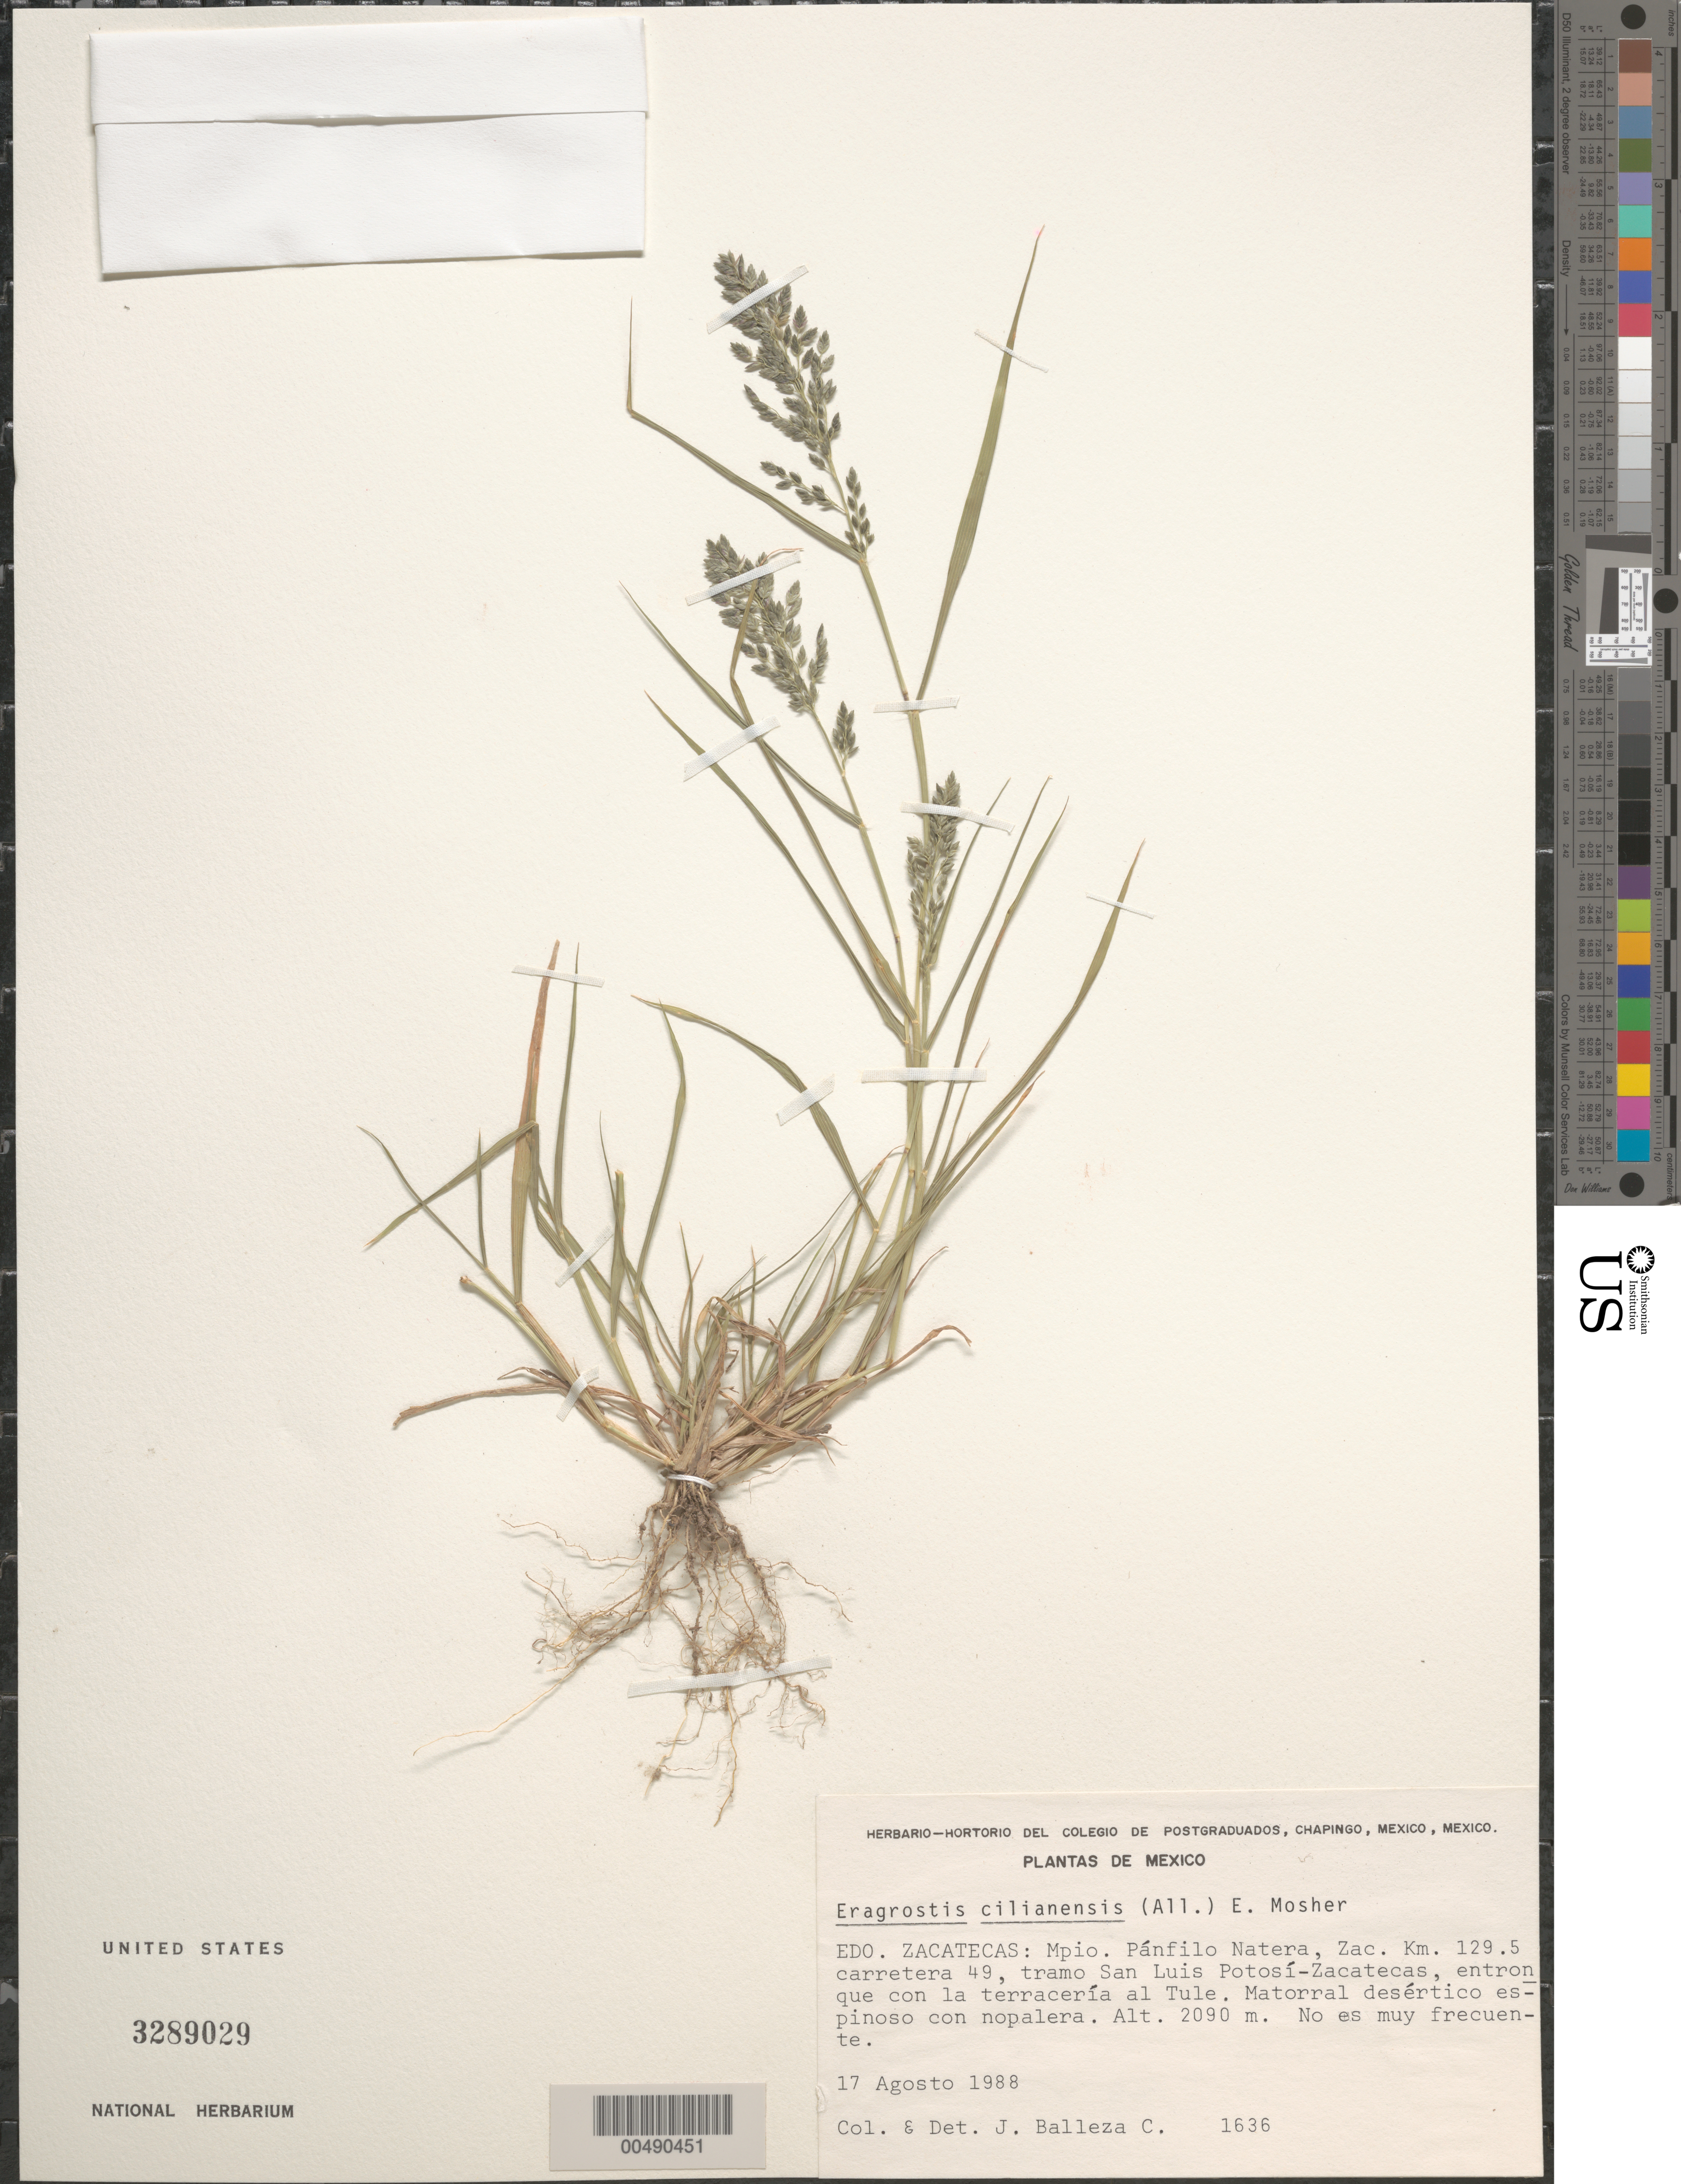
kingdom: Plantae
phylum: Tracheophyta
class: Liliopsida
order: Poales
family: Poaceae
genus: Eragrostis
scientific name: Eragrostis cilianensis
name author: (Bellardi) Vignolo ex Janch.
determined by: Balleza C., J. J.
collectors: J. J. Balleza C.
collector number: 1636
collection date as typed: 17 Aug 1988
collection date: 1988-08-17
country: Mexico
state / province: Zacatecas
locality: Mpio. Pánfilo Natera, KM 129.5 highway route 49, tramo San Luis Potosí-Zacatecas, entronque con la terracería al Tule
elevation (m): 2090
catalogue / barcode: US 3289029